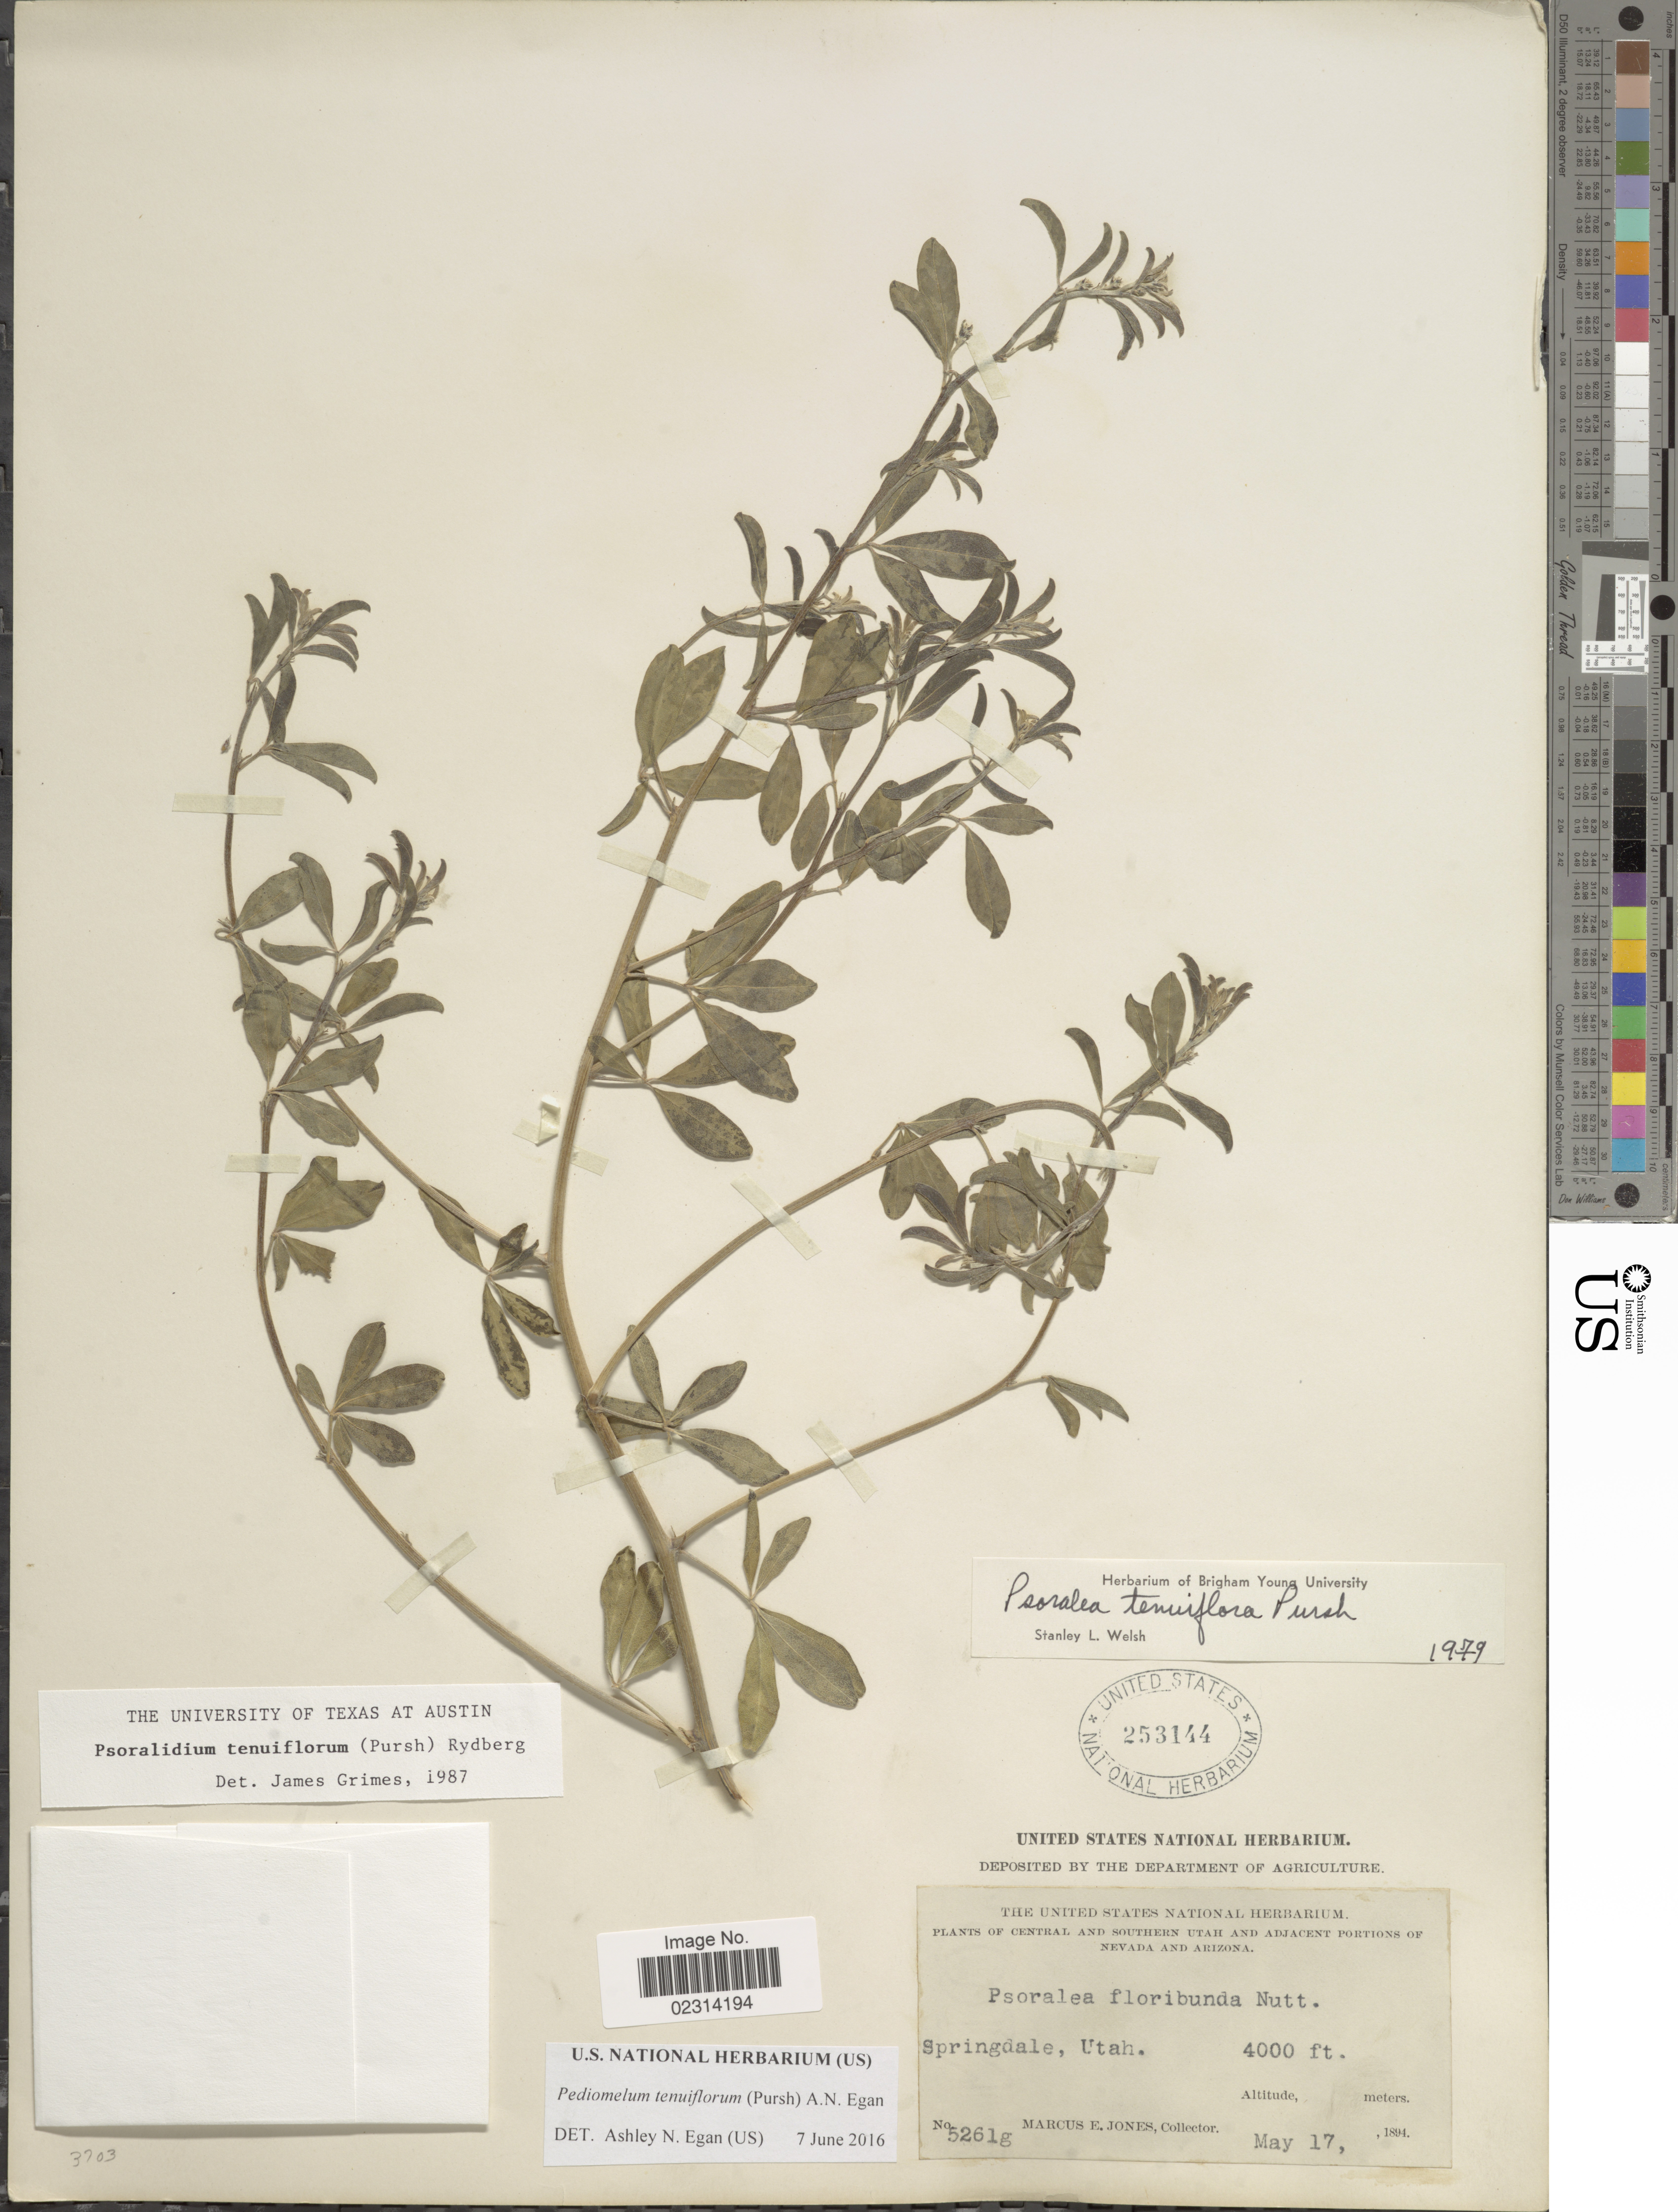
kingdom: Plantae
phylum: Tracheophyta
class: Magnoliopsida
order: Fabales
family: Fabaceae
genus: Psoralidium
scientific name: Psoralidium tenuiflorum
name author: (Pursh) Rydb.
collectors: M. E. Jones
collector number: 5261g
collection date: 1894-05-17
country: United States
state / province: Utah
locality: Central and Southern Utah. Springdale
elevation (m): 1219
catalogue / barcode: US 253144